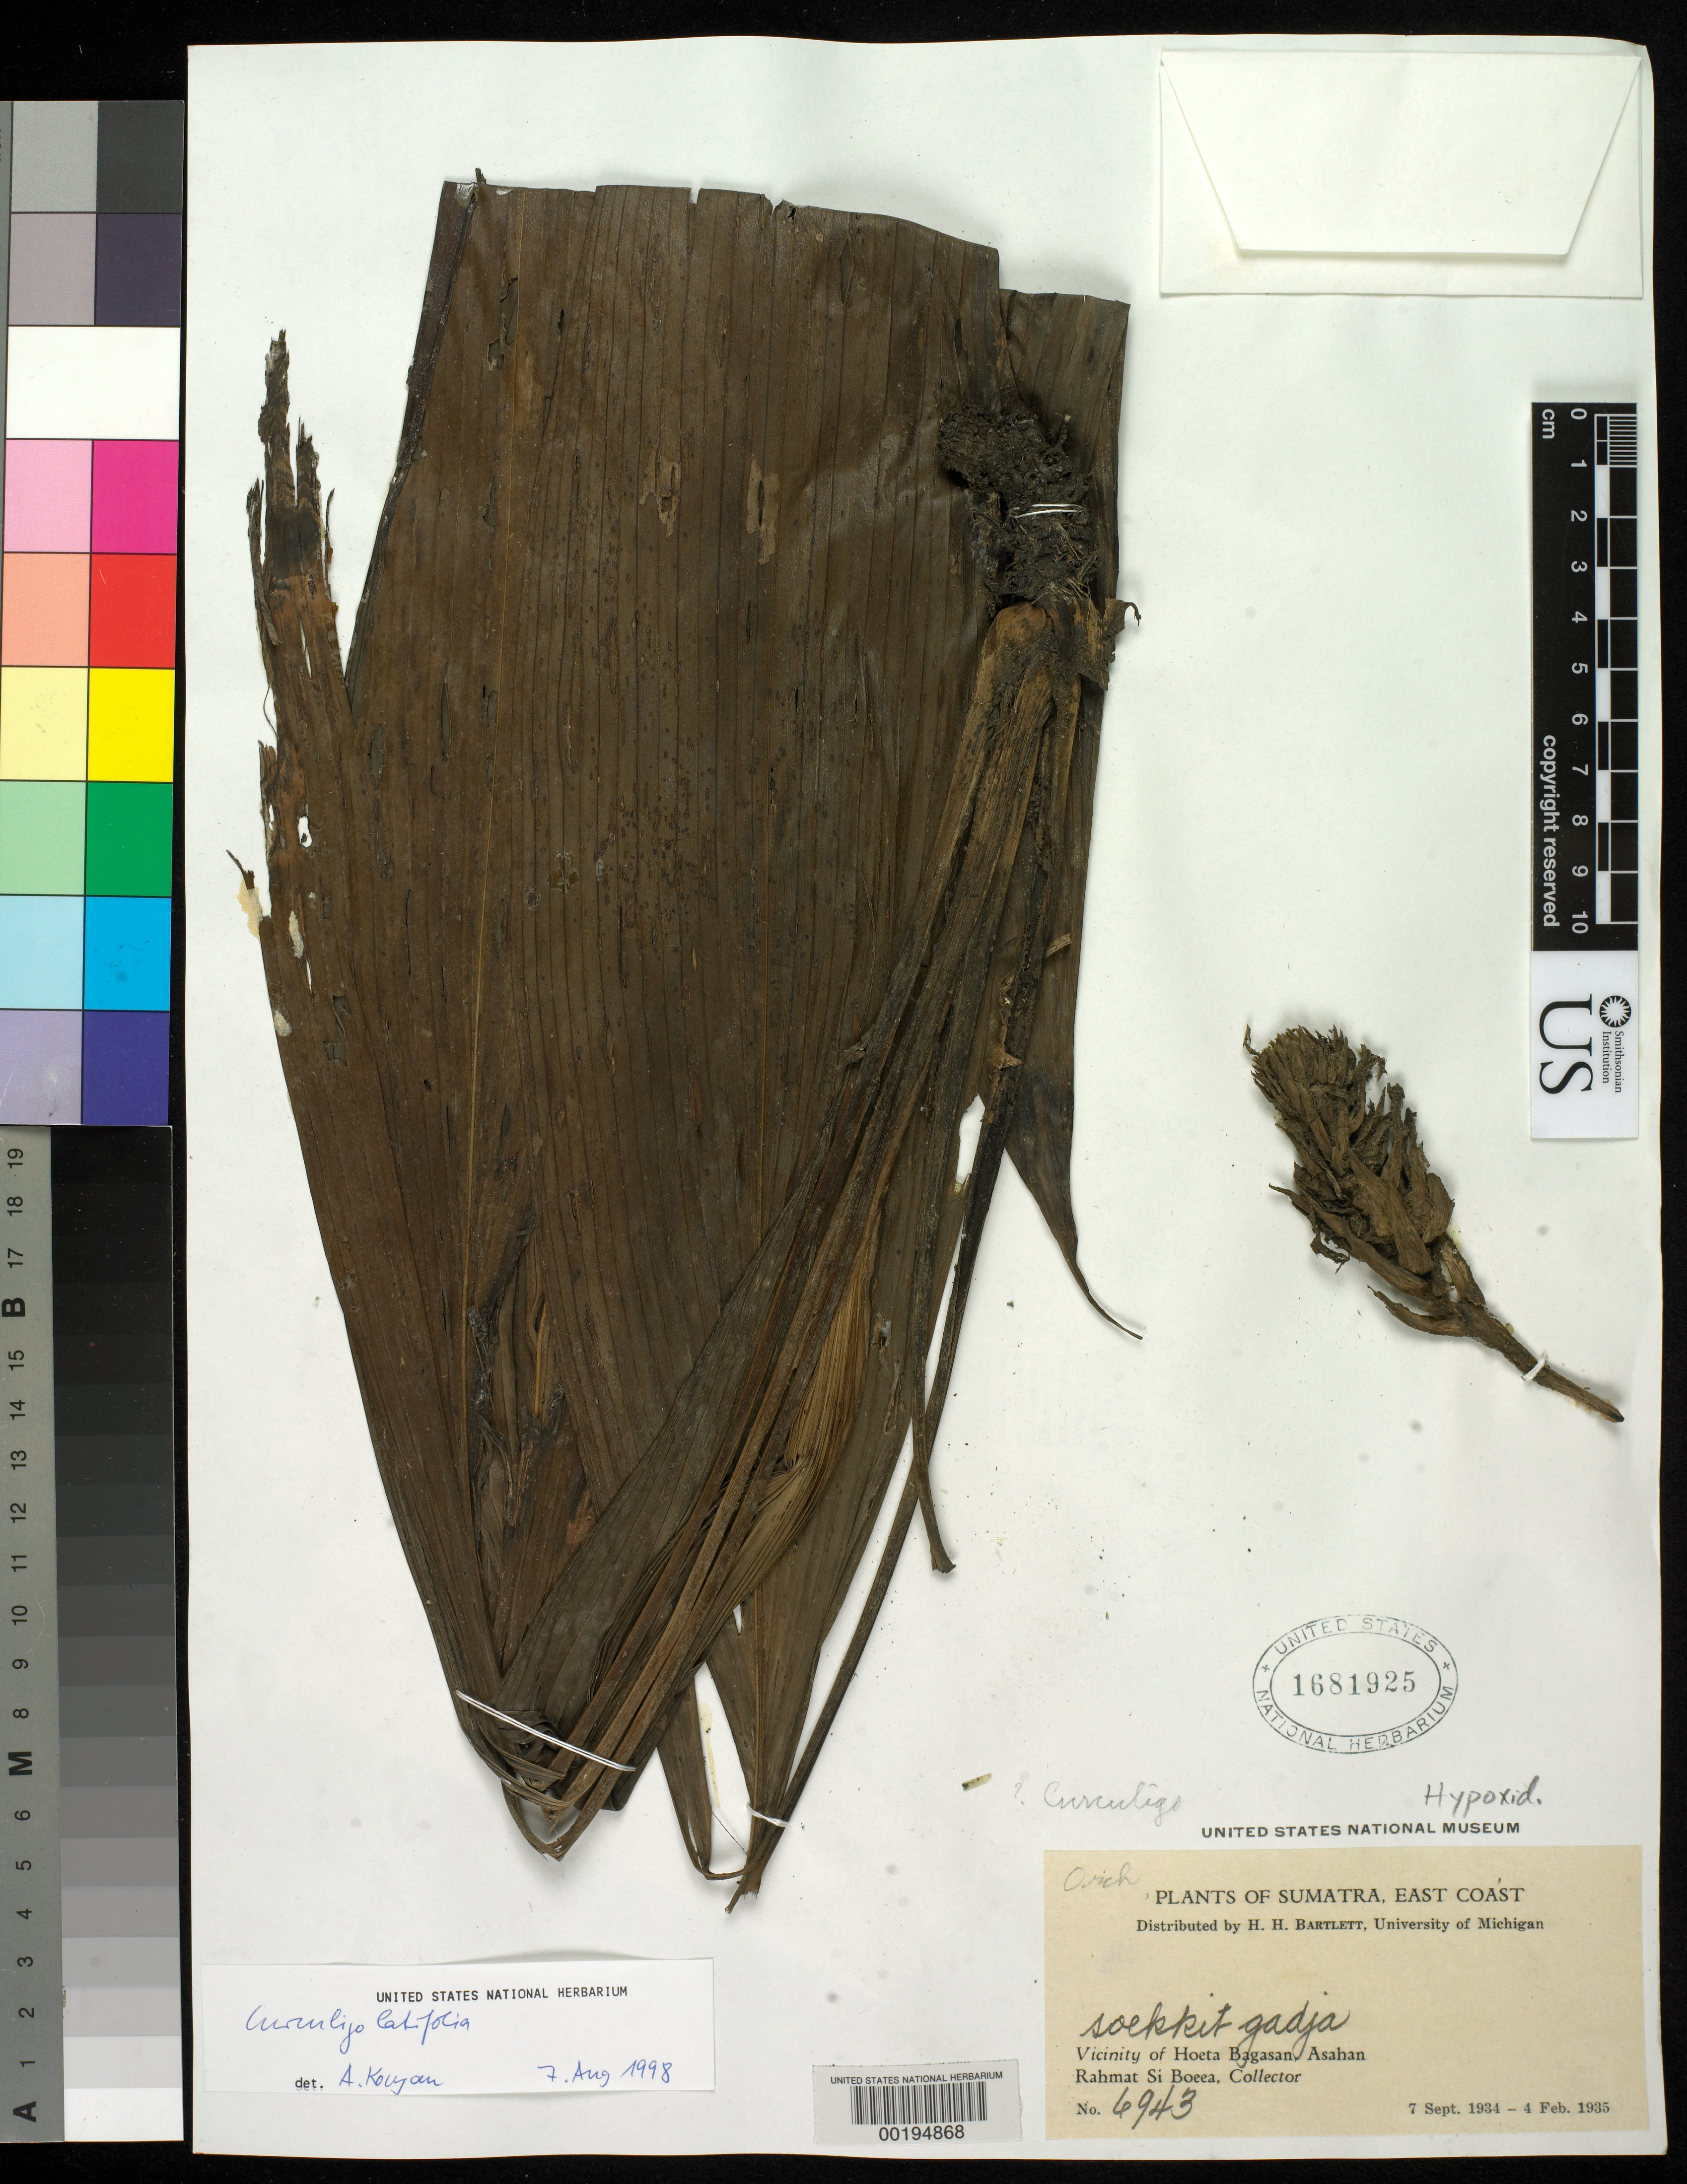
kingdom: Plantae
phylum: Tracheophyta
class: Liliopsida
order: Asparagales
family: Hypoxidaceae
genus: Curculigo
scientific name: Curculigo latifolia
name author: Dryand. ex W.T. Aiton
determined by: Kocyan, Alexander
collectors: Rahmat Si Boeea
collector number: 6943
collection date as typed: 07 Sep 1934 to 04 Feb 1935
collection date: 1934-09-07/1935-02-04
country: Indonesia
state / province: Sumatra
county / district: Sumatera Utara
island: Sumatra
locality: Vicinity of Hoeta Bagasan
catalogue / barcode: US 1681925